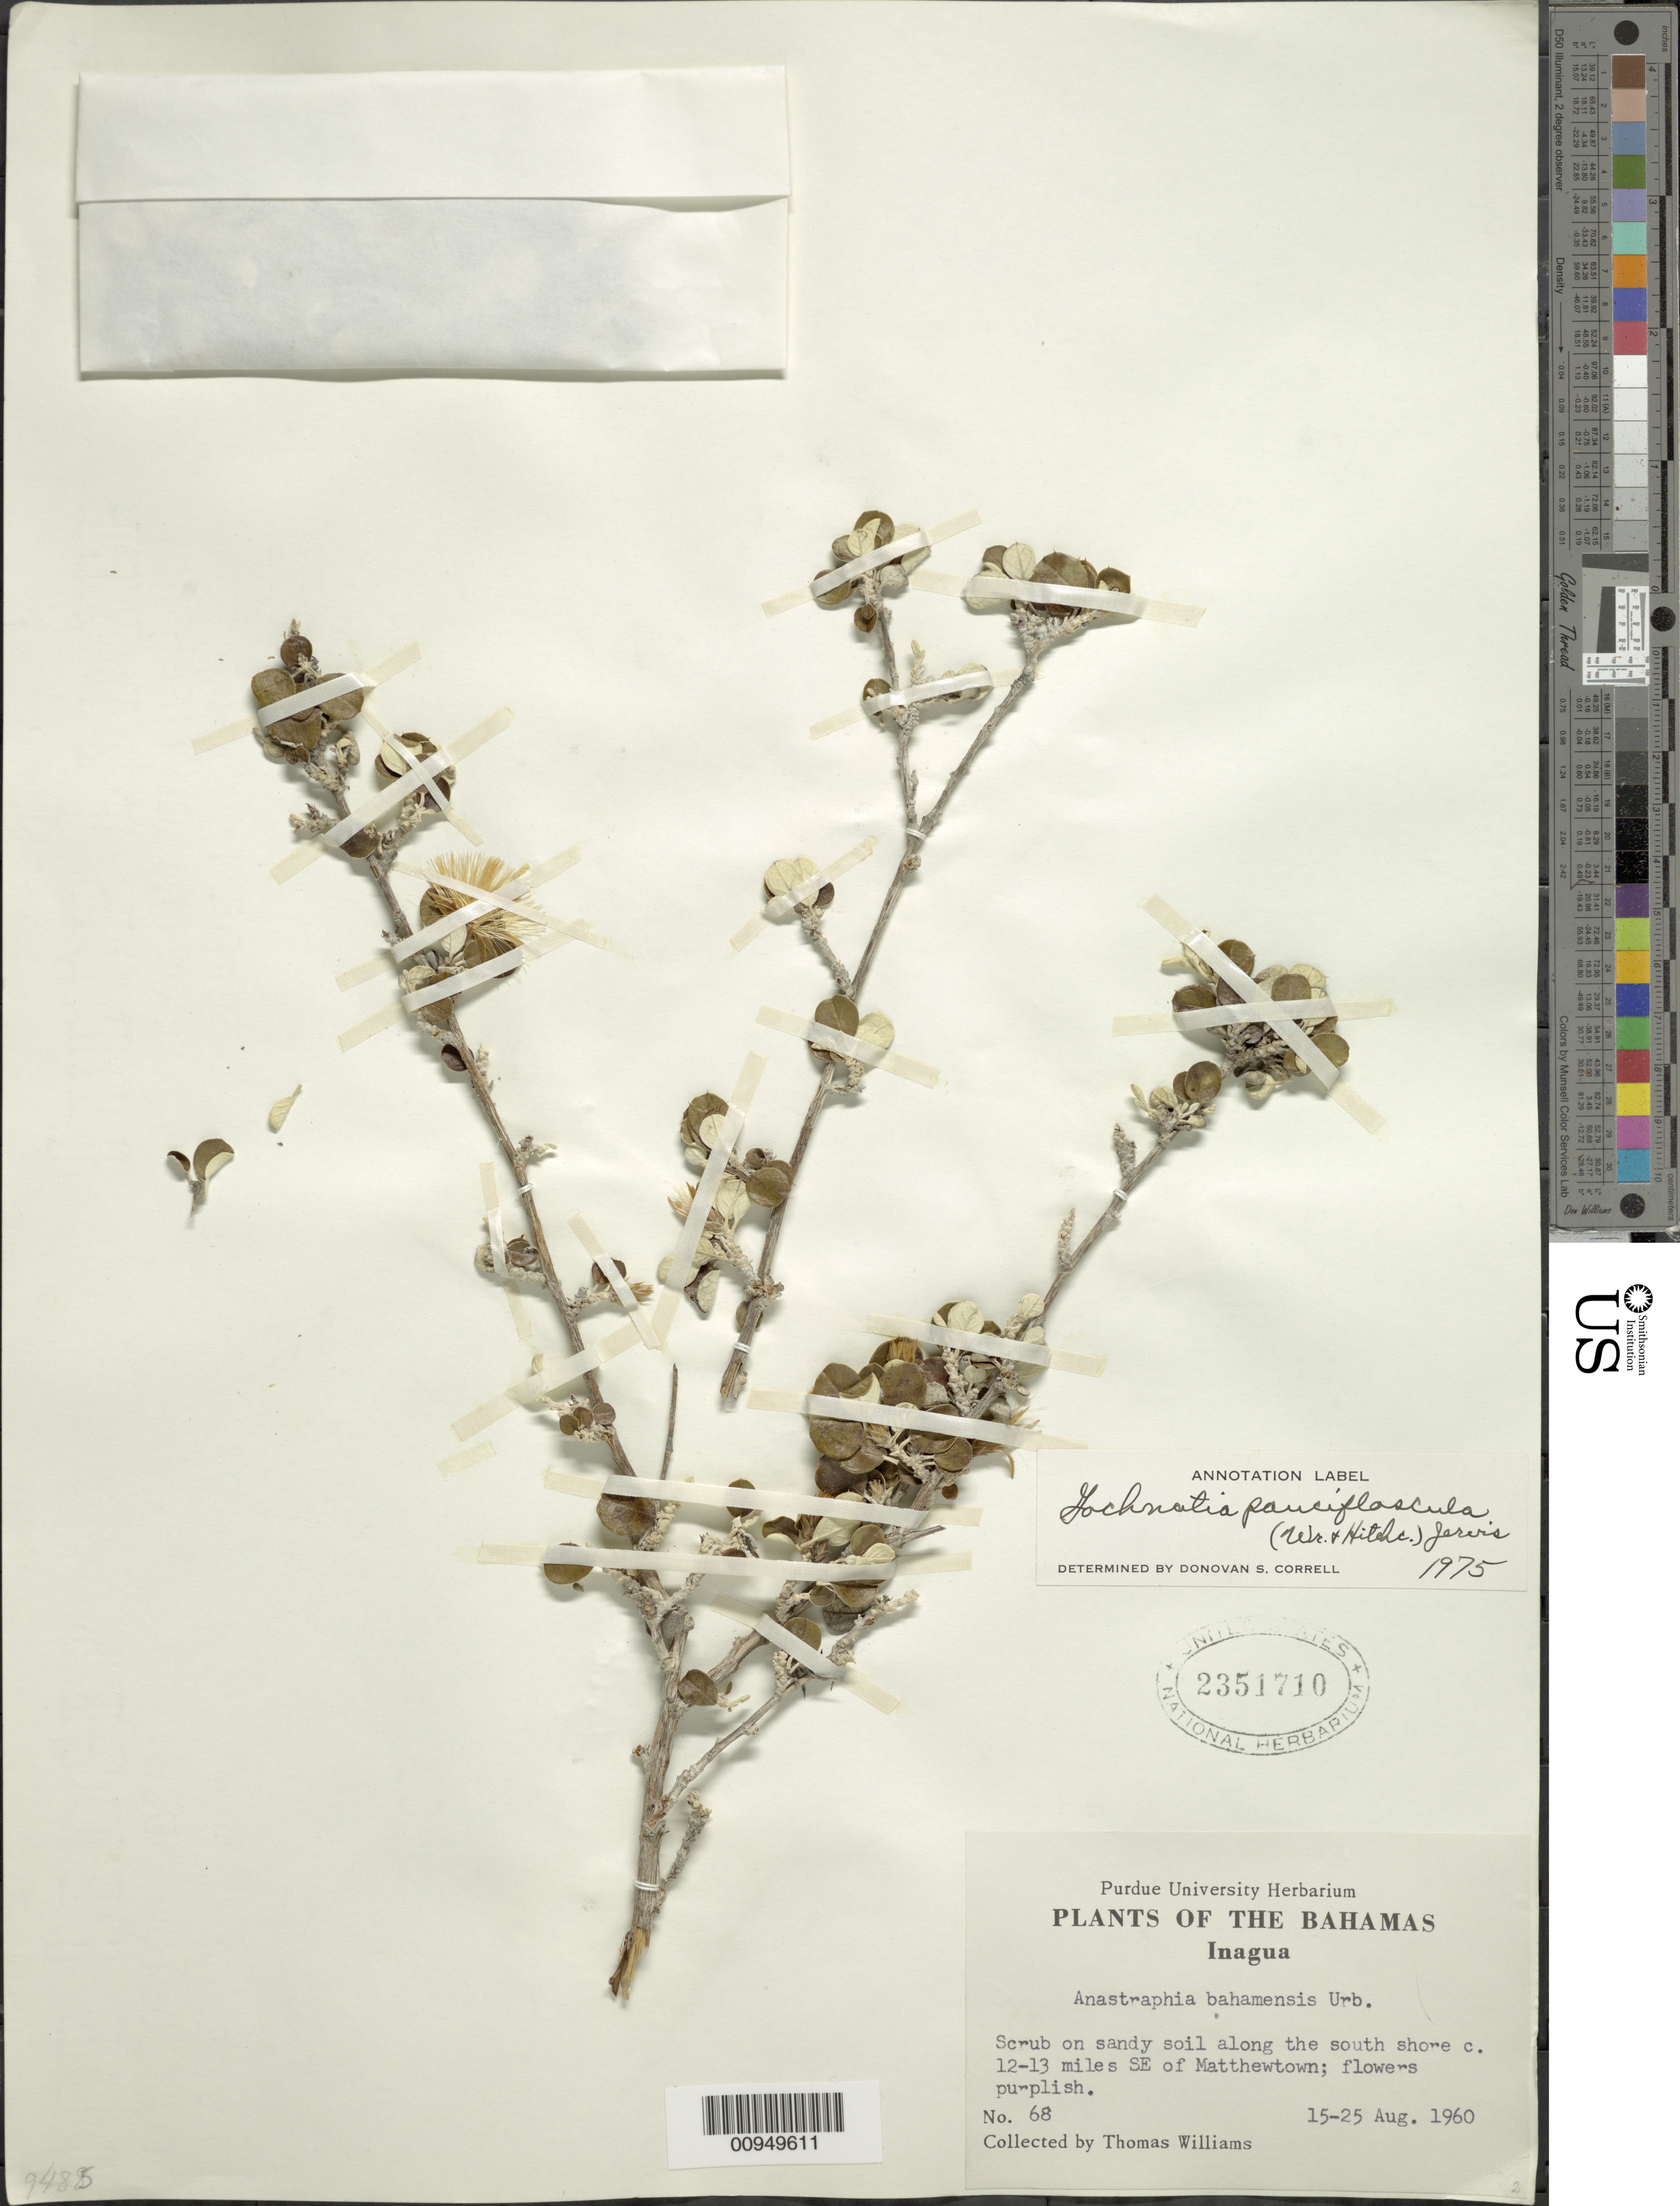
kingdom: Plantae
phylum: Tracheophyta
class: Magnoliopsida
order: Asterales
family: Asteraceae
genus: Anastraphia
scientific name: Anastraphia pauciflosculosa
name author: C. Wright ex Hitchc.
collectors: T. Williams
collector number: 68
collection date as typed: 11 Aug 1960 to 25 Aug 1960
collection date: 1960-08-11/1960-08-25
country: Bahamas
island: Inagua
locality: Along the south shore c. 12-13 miles SE of Matthewtown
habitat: On sandy soil along shore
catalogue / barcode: US 2351710